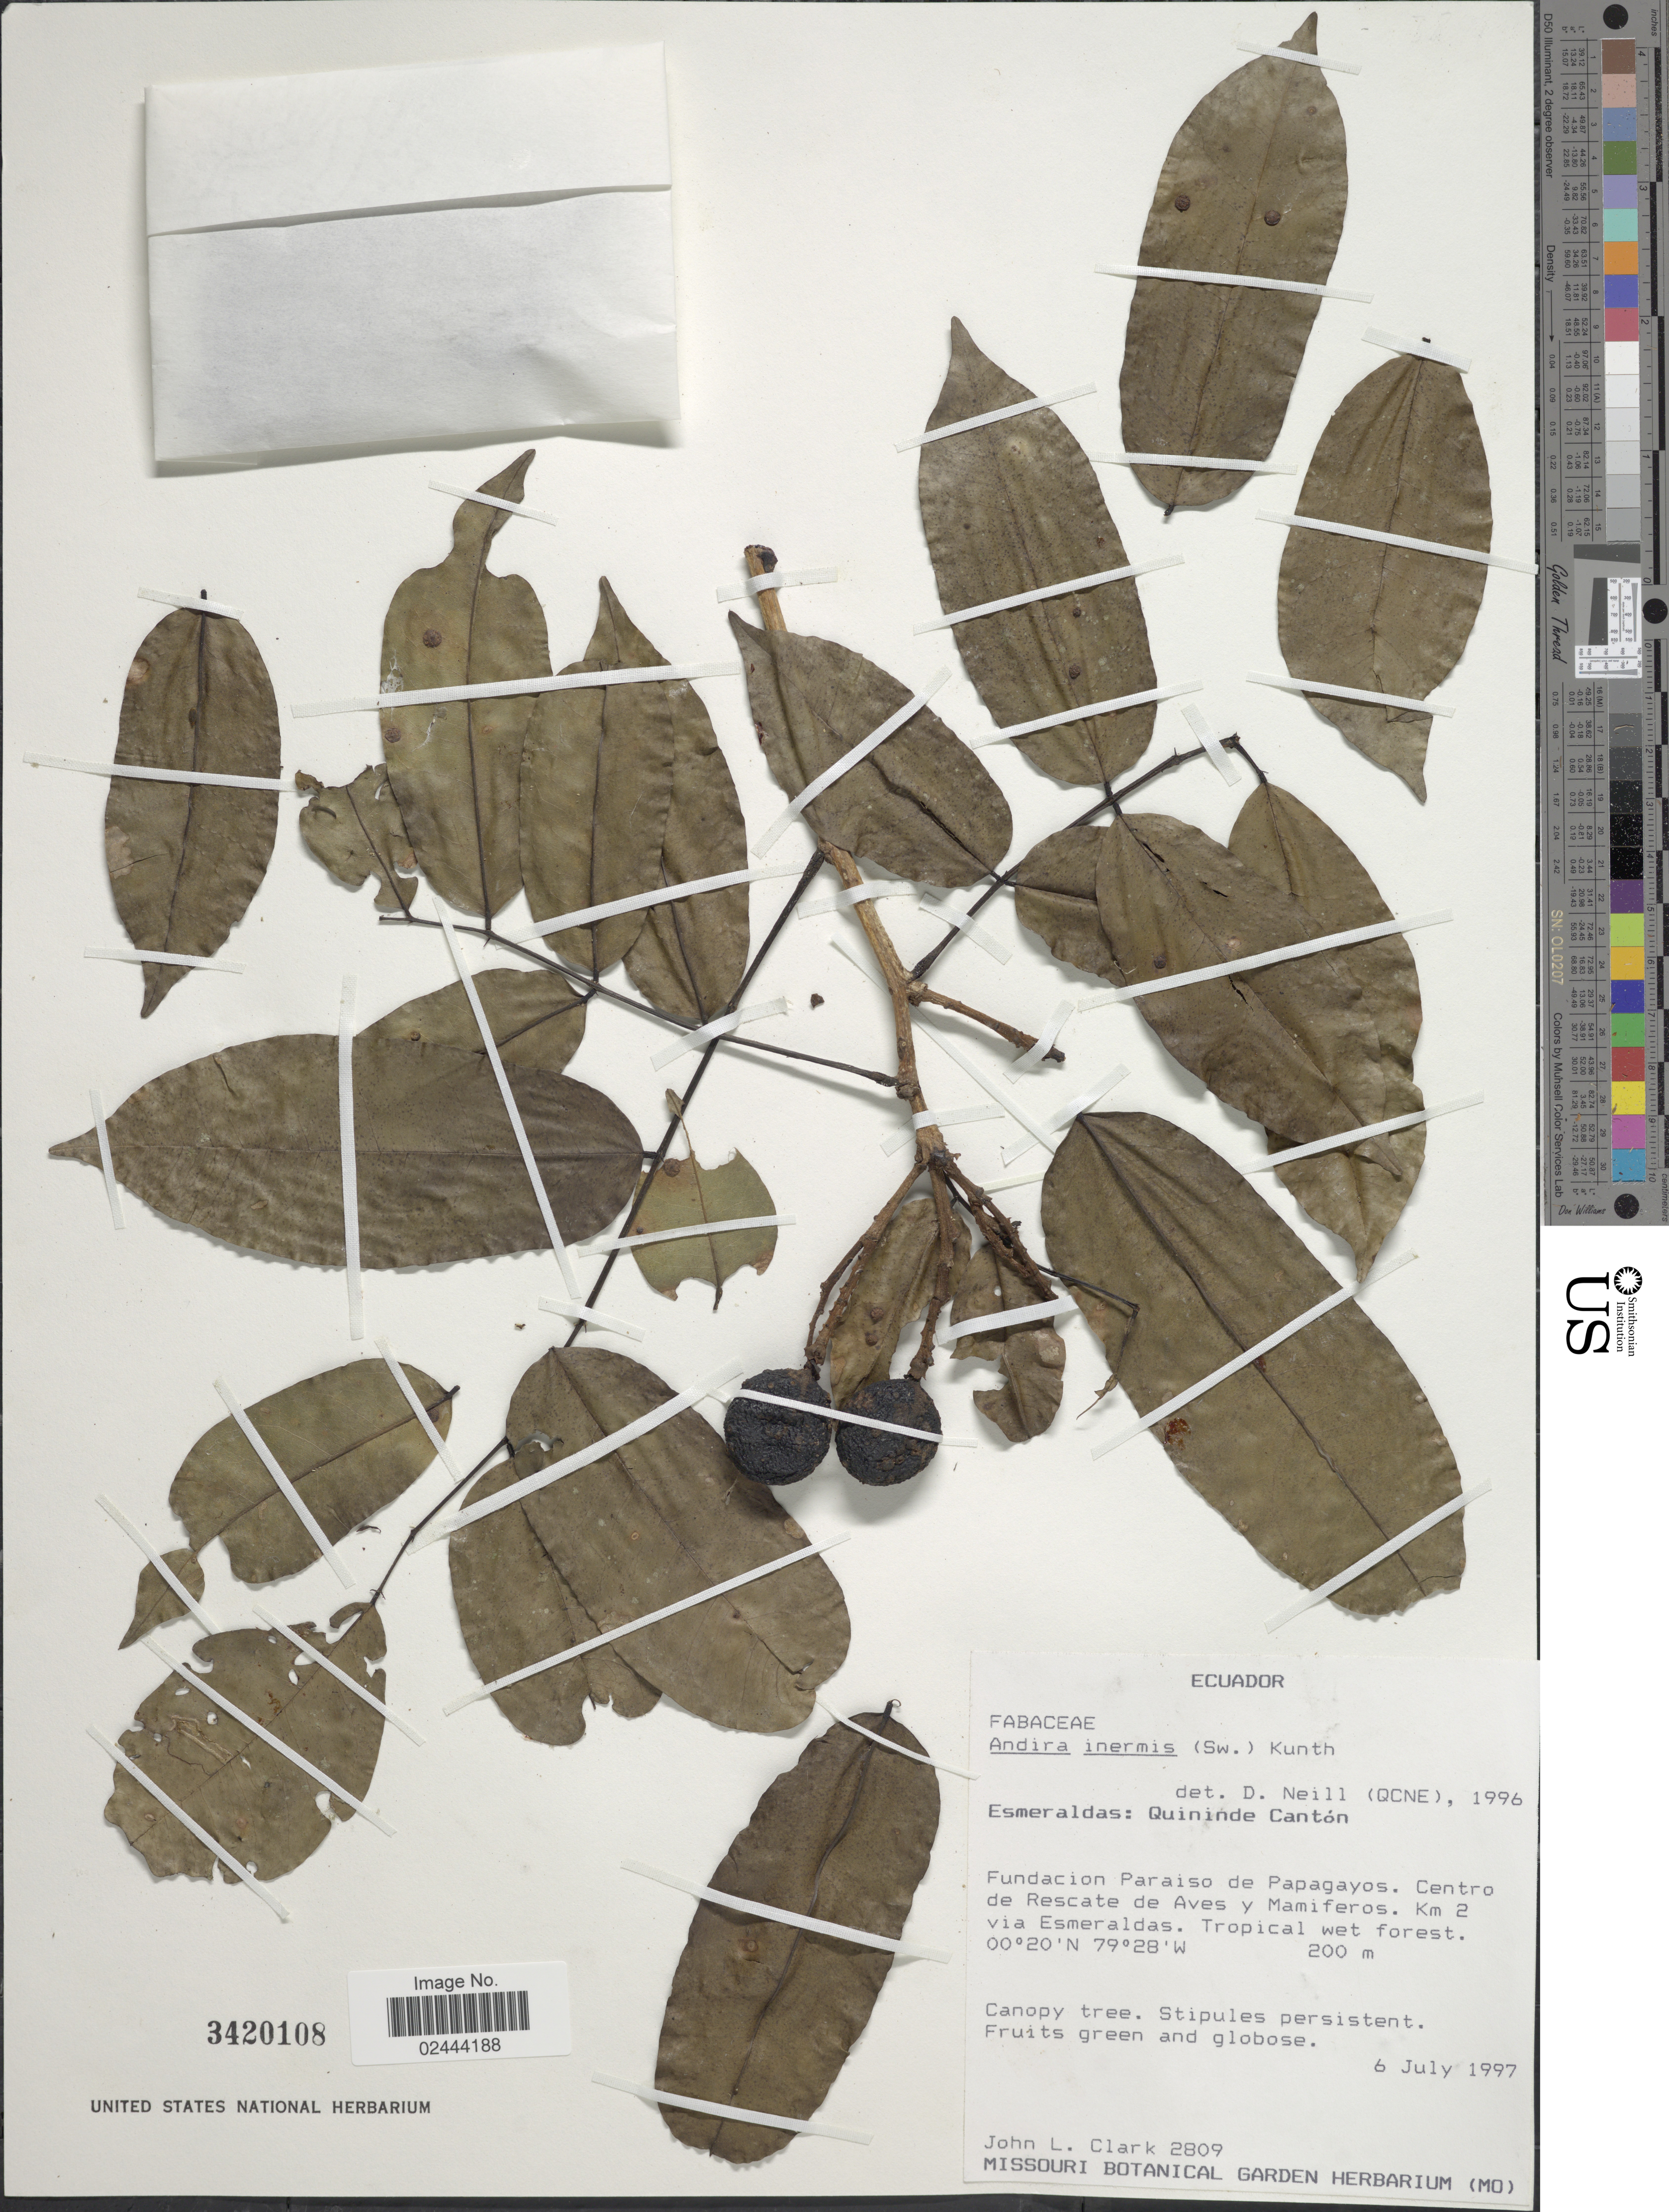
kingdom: Plantae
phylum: Tracheophyta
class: Magnoliopsida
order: Fabales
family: Fabaceae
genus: Andira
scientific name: Andira inermis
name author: (W. Wright) Kunth ex DC.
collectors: J. L. Clark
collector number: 2809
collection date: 1997-07-06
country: Ecuador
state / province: Esmeraldas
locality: Quininde Canton. Fundacion Paraiso de Papagayos. Centro de Rescate de Aves y Mamiferos. Km 2 via Esmeraldas.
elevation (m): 200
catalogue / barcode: US 3420108